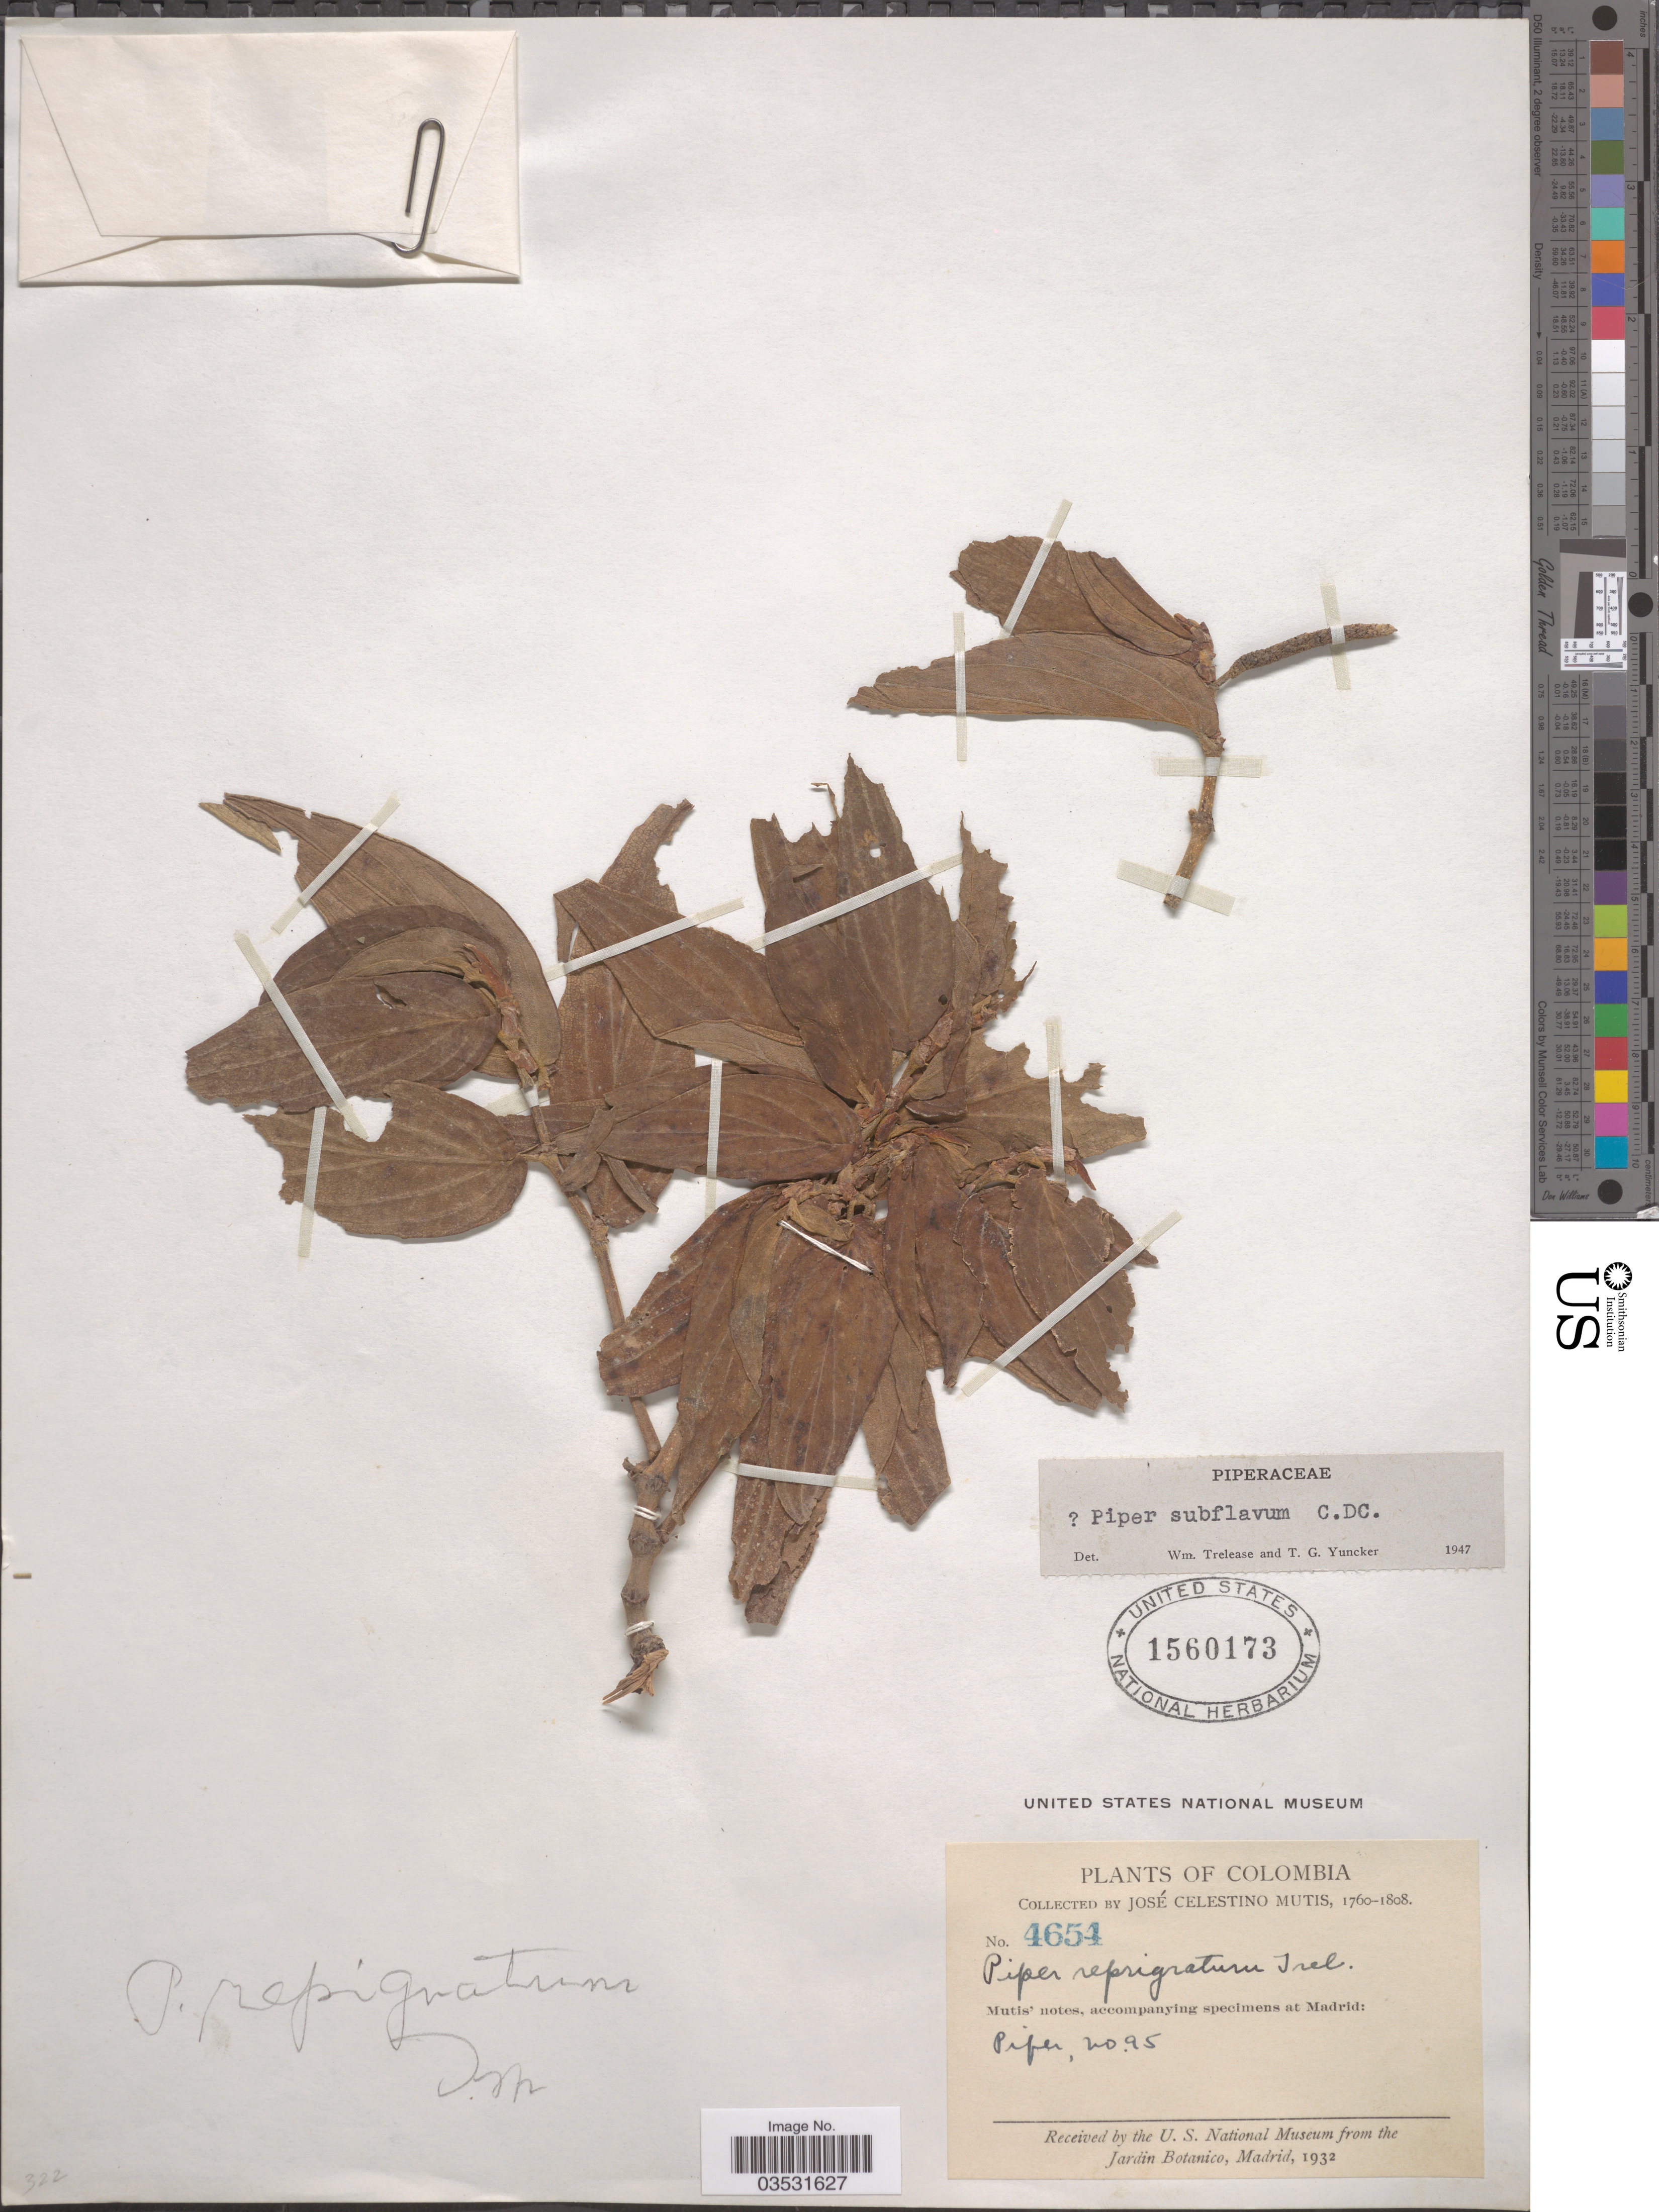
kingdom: Plantae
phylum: Tracheophyta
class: Magnoliopsida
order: Piperales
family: Piperaceae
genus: Piper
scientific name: Piper subflavum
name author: C. DC.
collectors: J. C. B. Mutis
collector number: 4654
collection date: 1760/1808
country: Colombia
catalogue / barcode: US 1560173